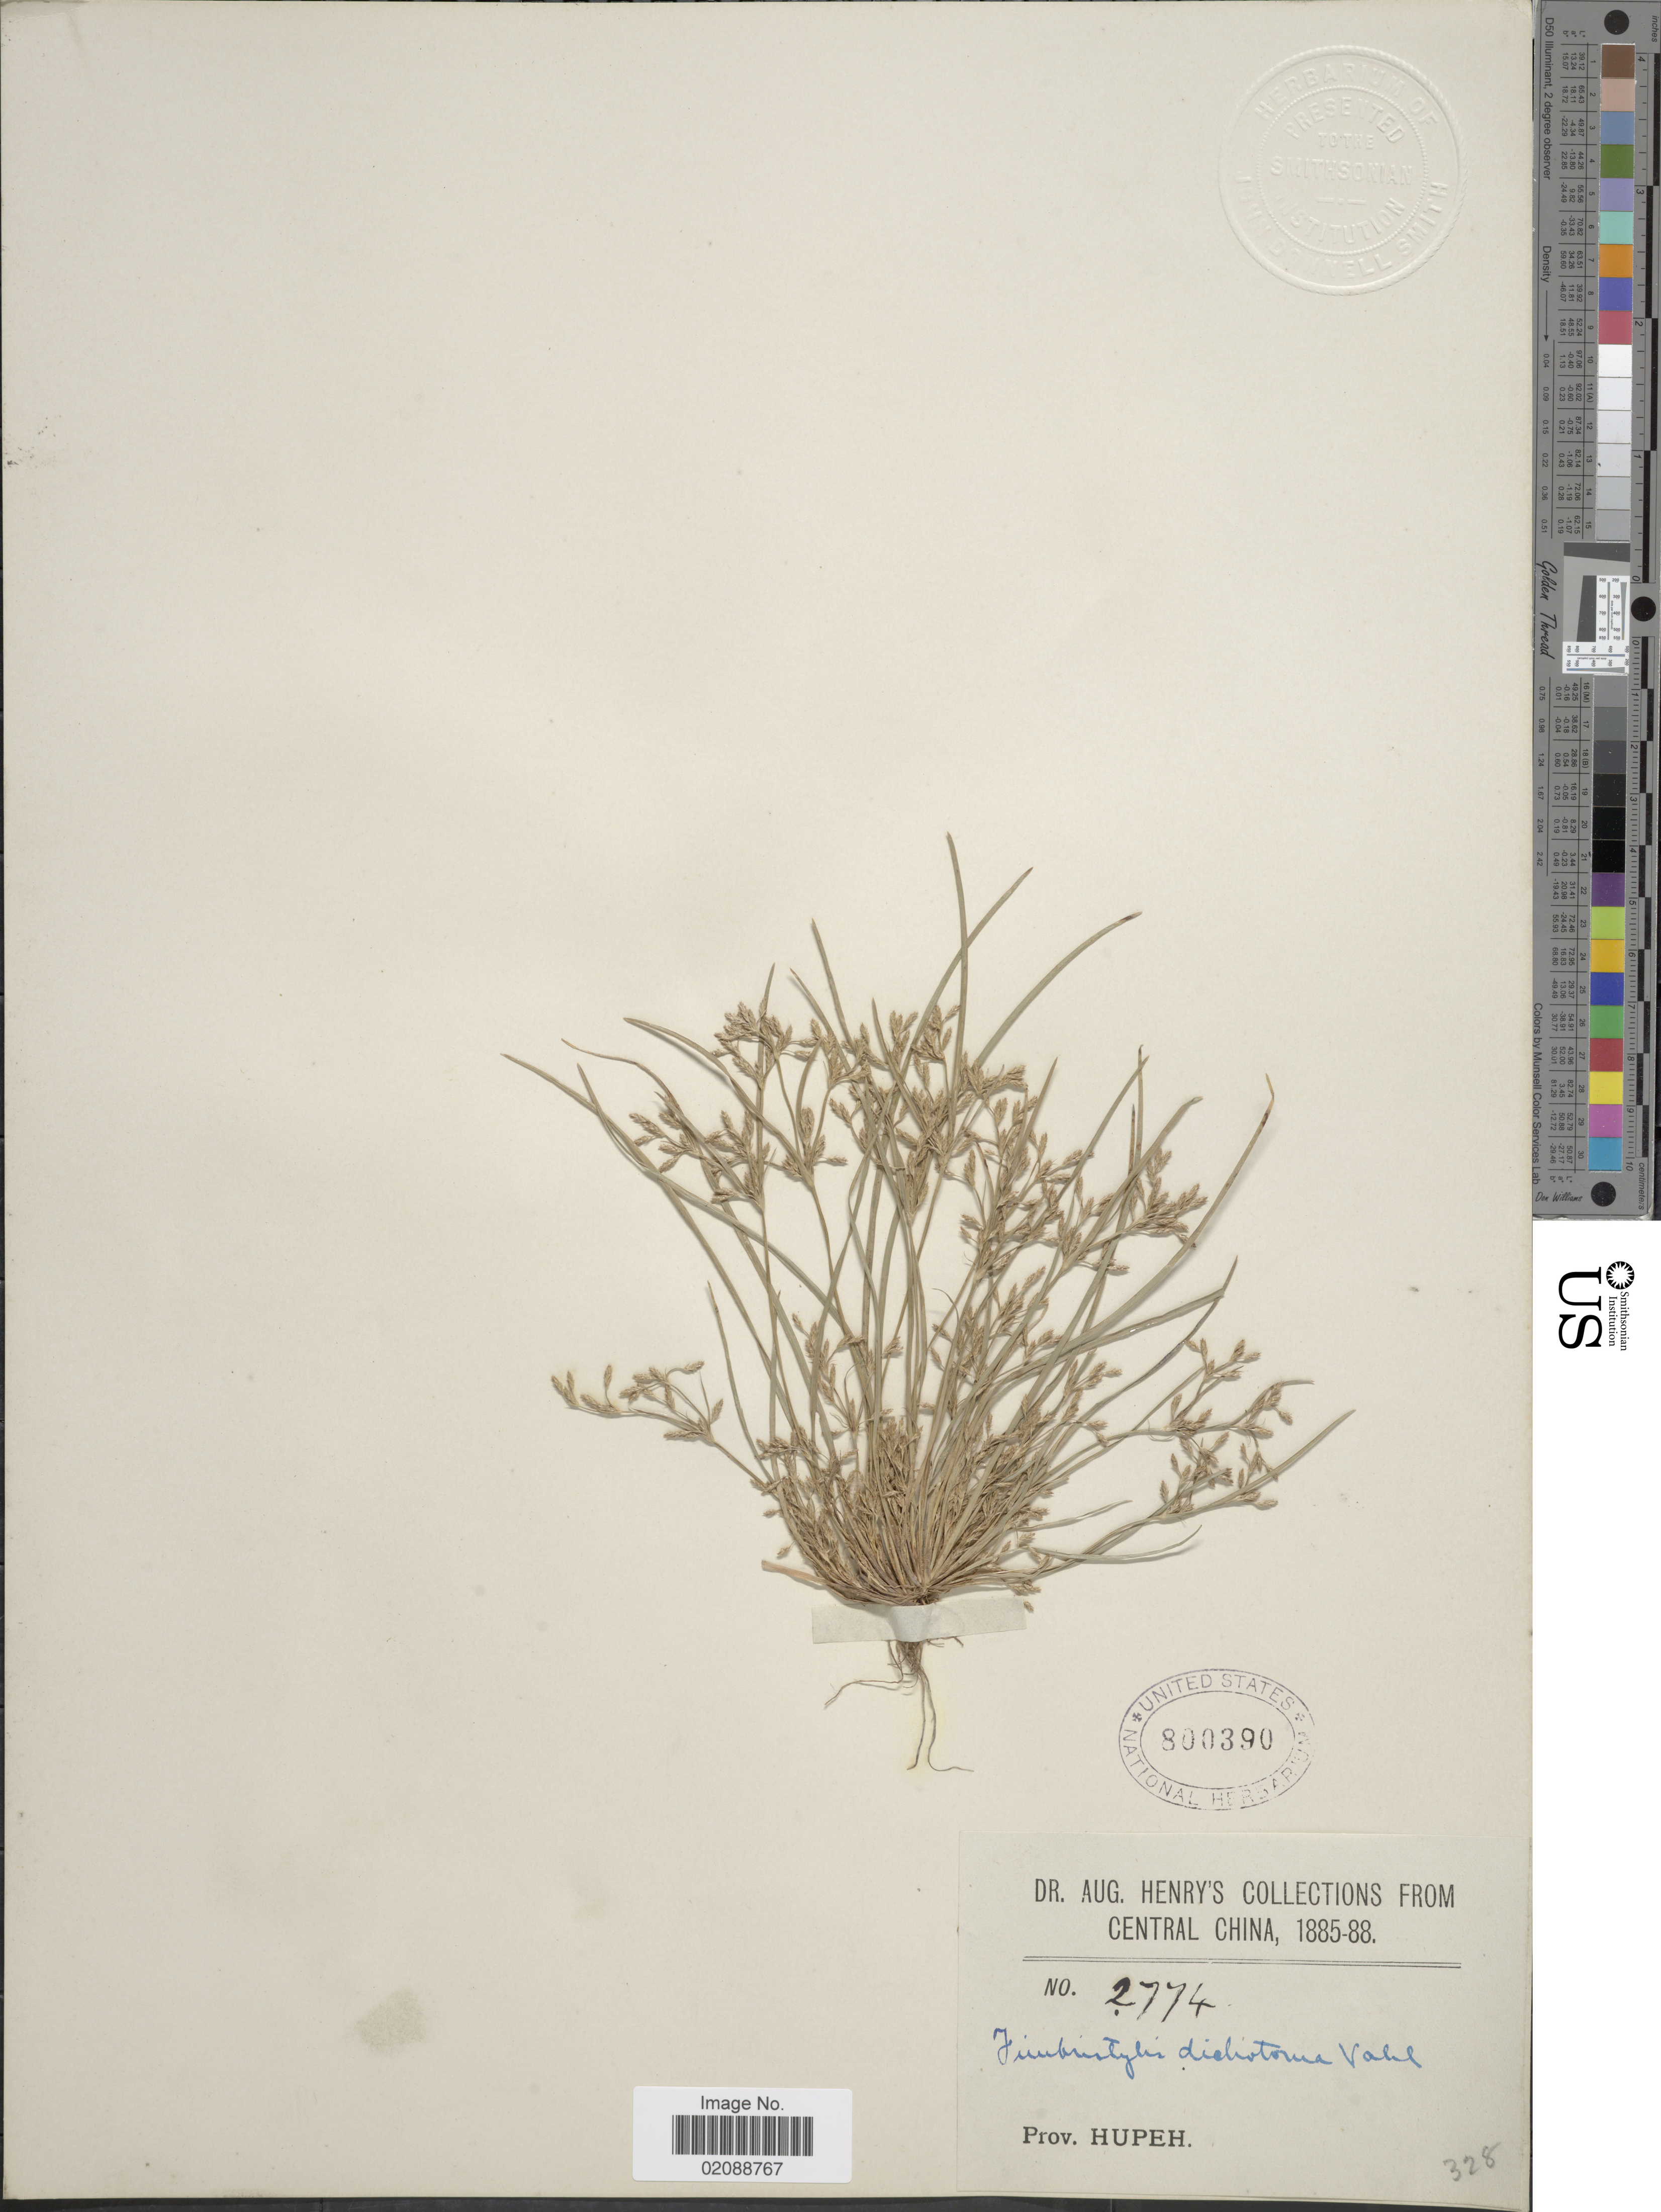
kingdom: Plantae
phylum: Tracheophyta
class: Liliopsida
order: Poales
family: Cyperaceae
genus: Fimbristylis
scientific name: Fimbristylis bisumbellata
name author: (Forssk.) Bubani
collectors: A. Henry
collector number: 2774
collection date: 1885/1888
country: China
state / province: Hubei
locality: Central China, Prov. Hupeh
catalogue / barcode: US 800390